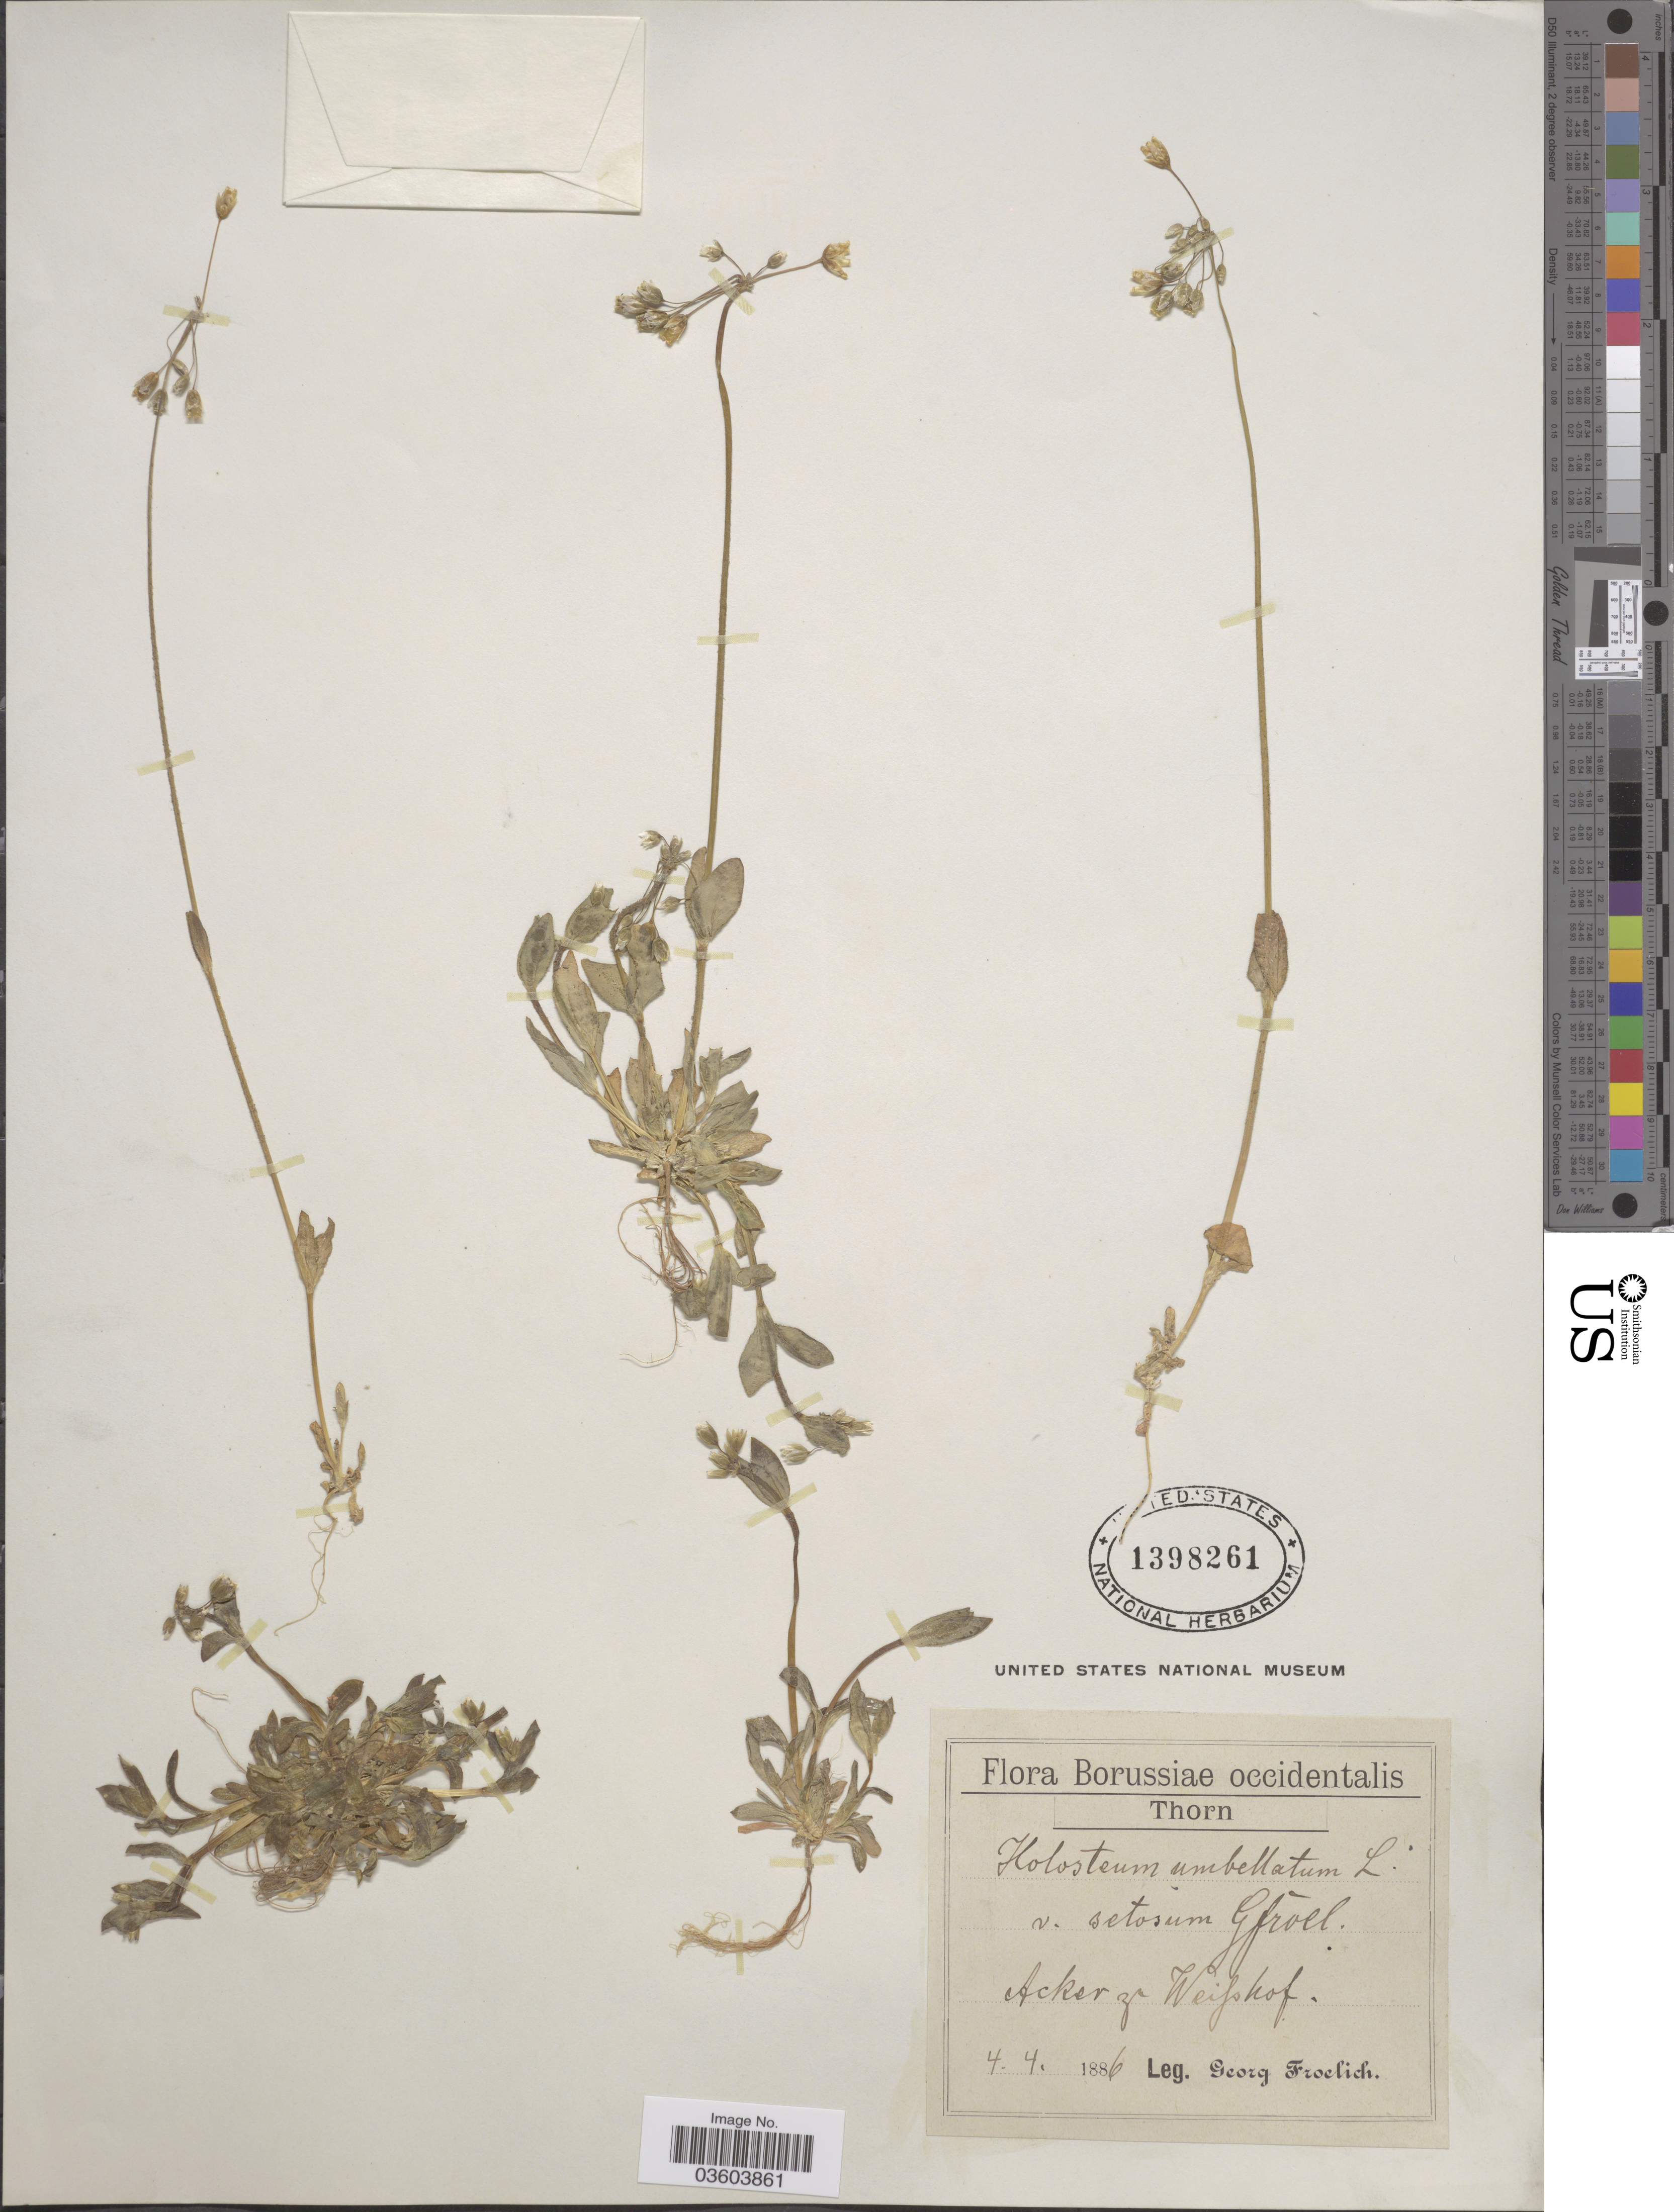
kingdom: Plantae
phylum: Tracheophyta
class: Magnoliopsida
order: Caryophyllales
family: Caryophyllaceae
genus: Holosteum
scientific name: Holosteum umbellatum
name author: L.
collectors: G. Froelich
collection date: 1886-04-04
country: Poland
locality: Borussiae occidentalis. Thorn. Acker zn Weisshof.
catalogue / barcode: US 1398261